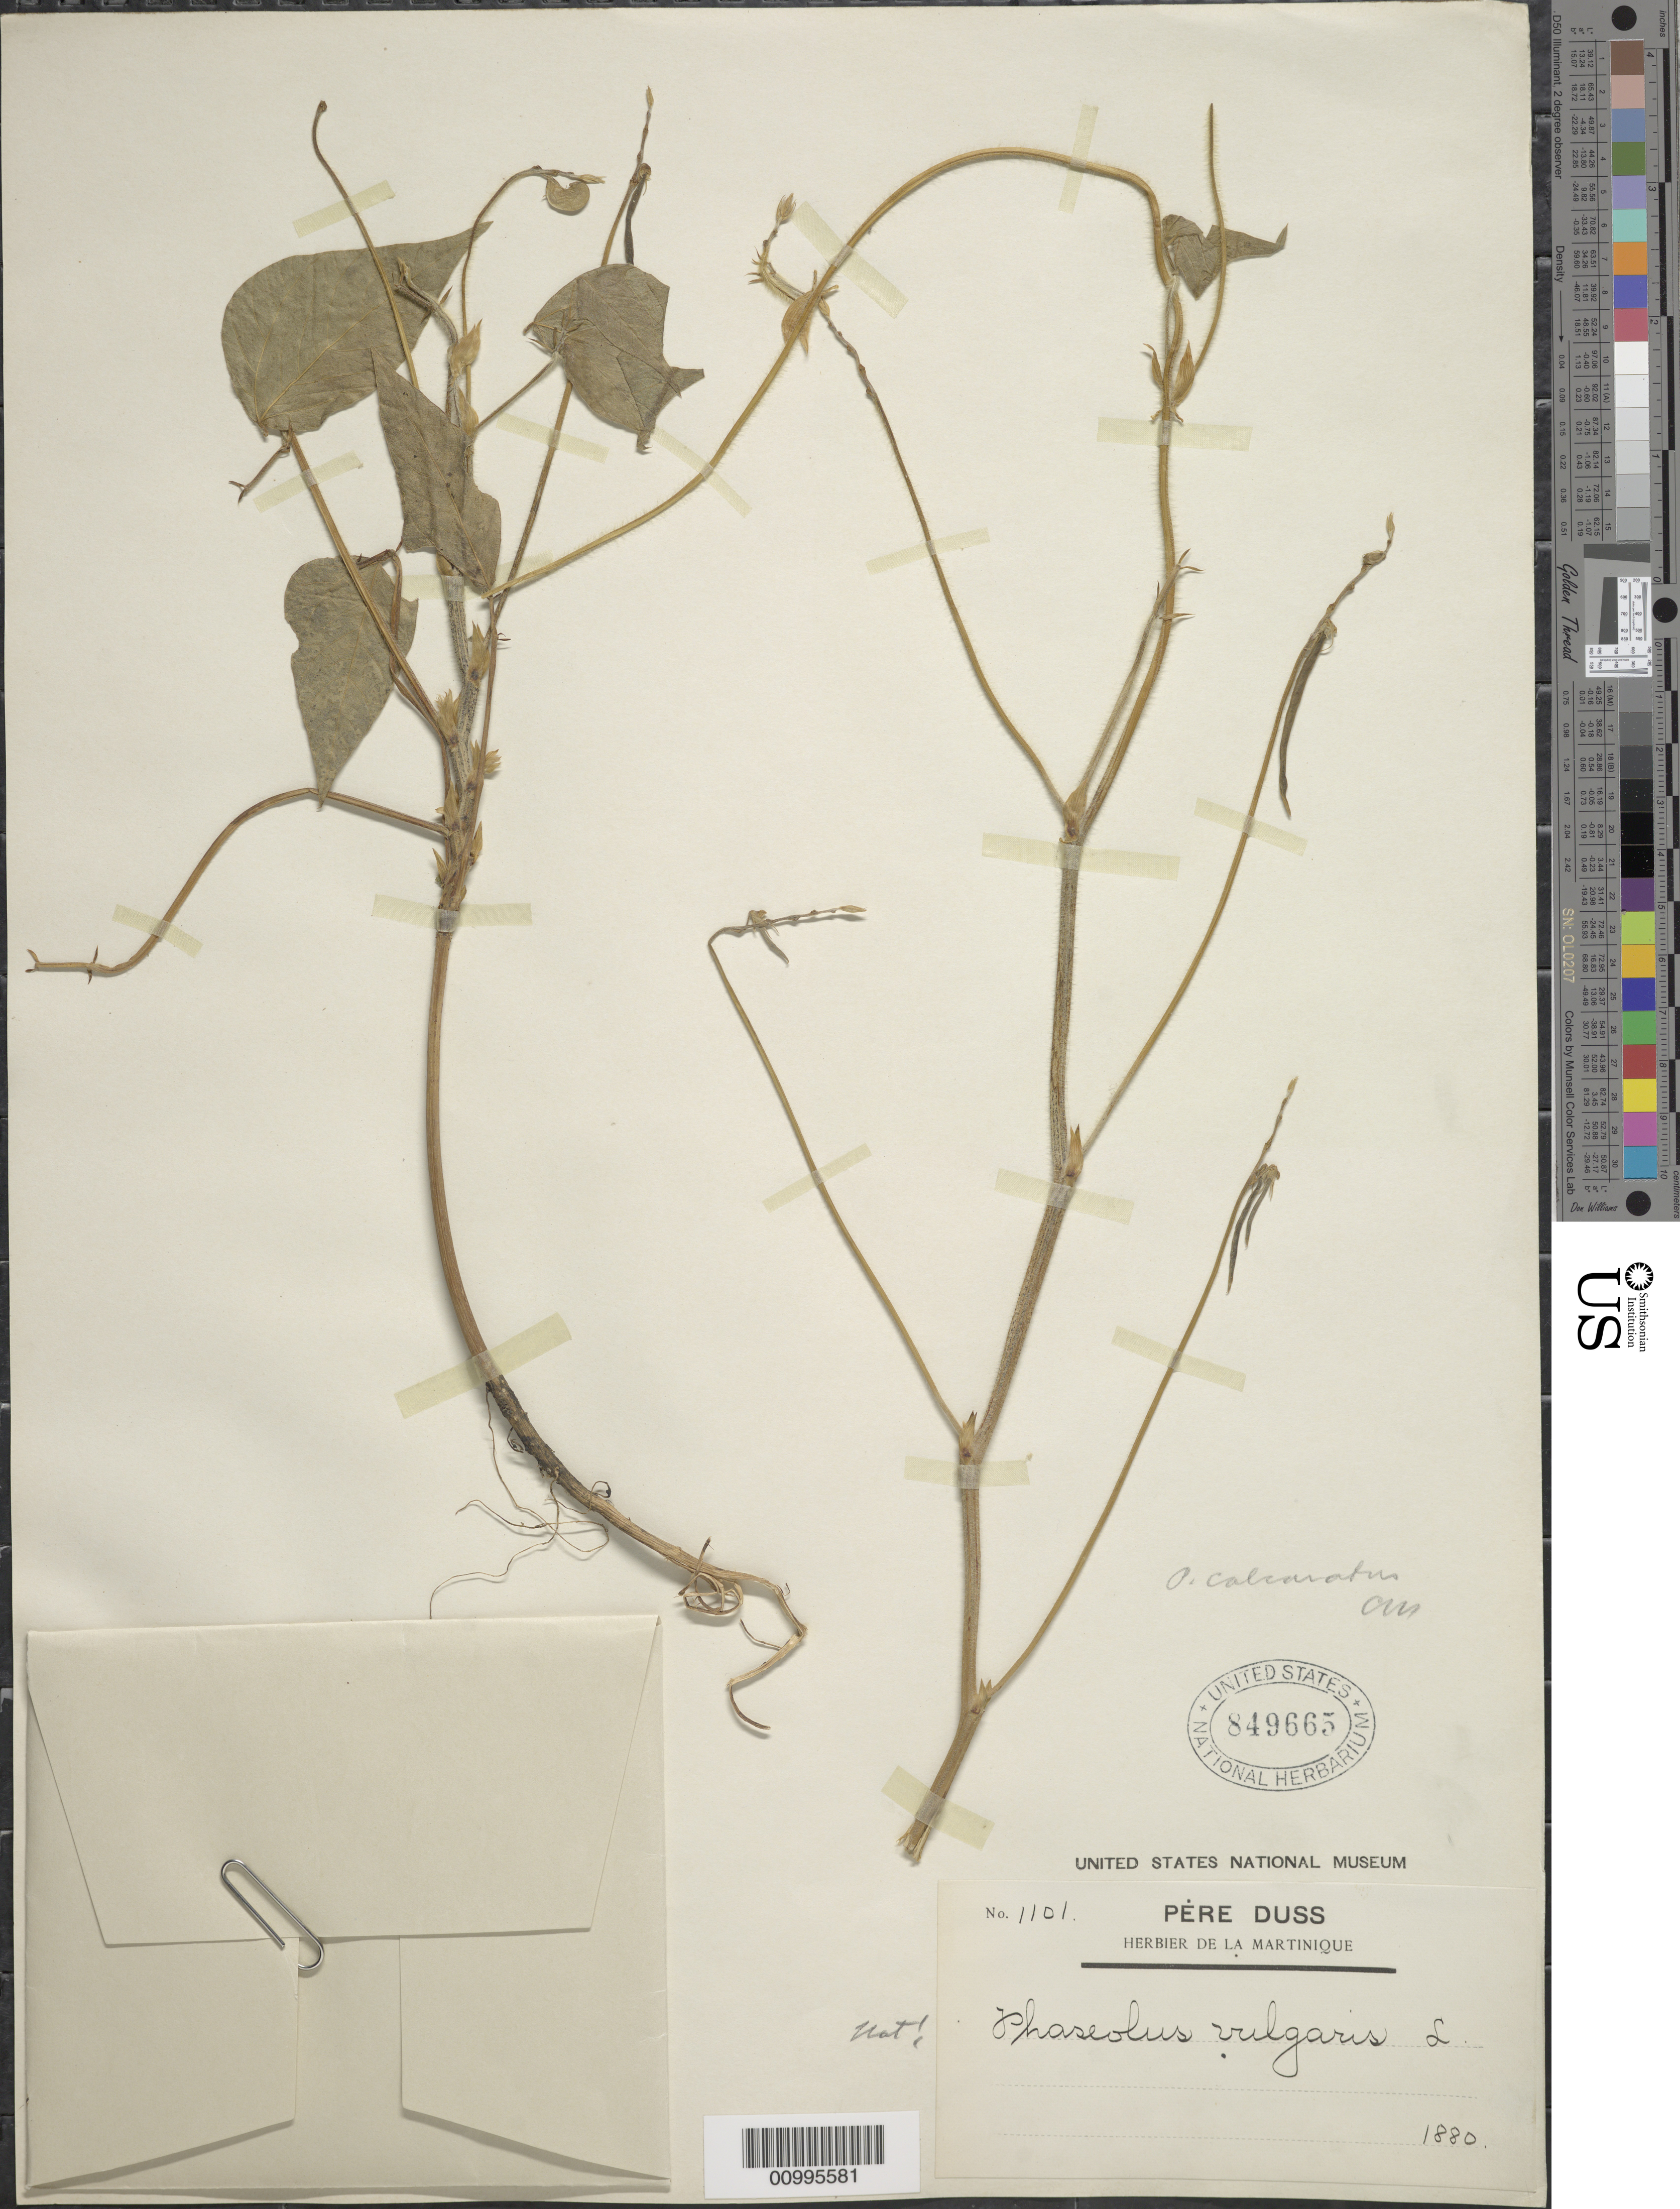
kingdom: Plantae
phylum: Tracheophyta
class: Magnoliopsida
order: Fabales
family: Fabaceae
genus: Phaseolus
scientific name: Phaseolus calcaratus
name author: Roxb.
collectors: Père Duss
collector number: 1101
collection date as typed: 1880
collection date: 1880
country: Martinique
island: Martinique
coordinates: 0 N, 0 E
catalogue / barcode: US 849665